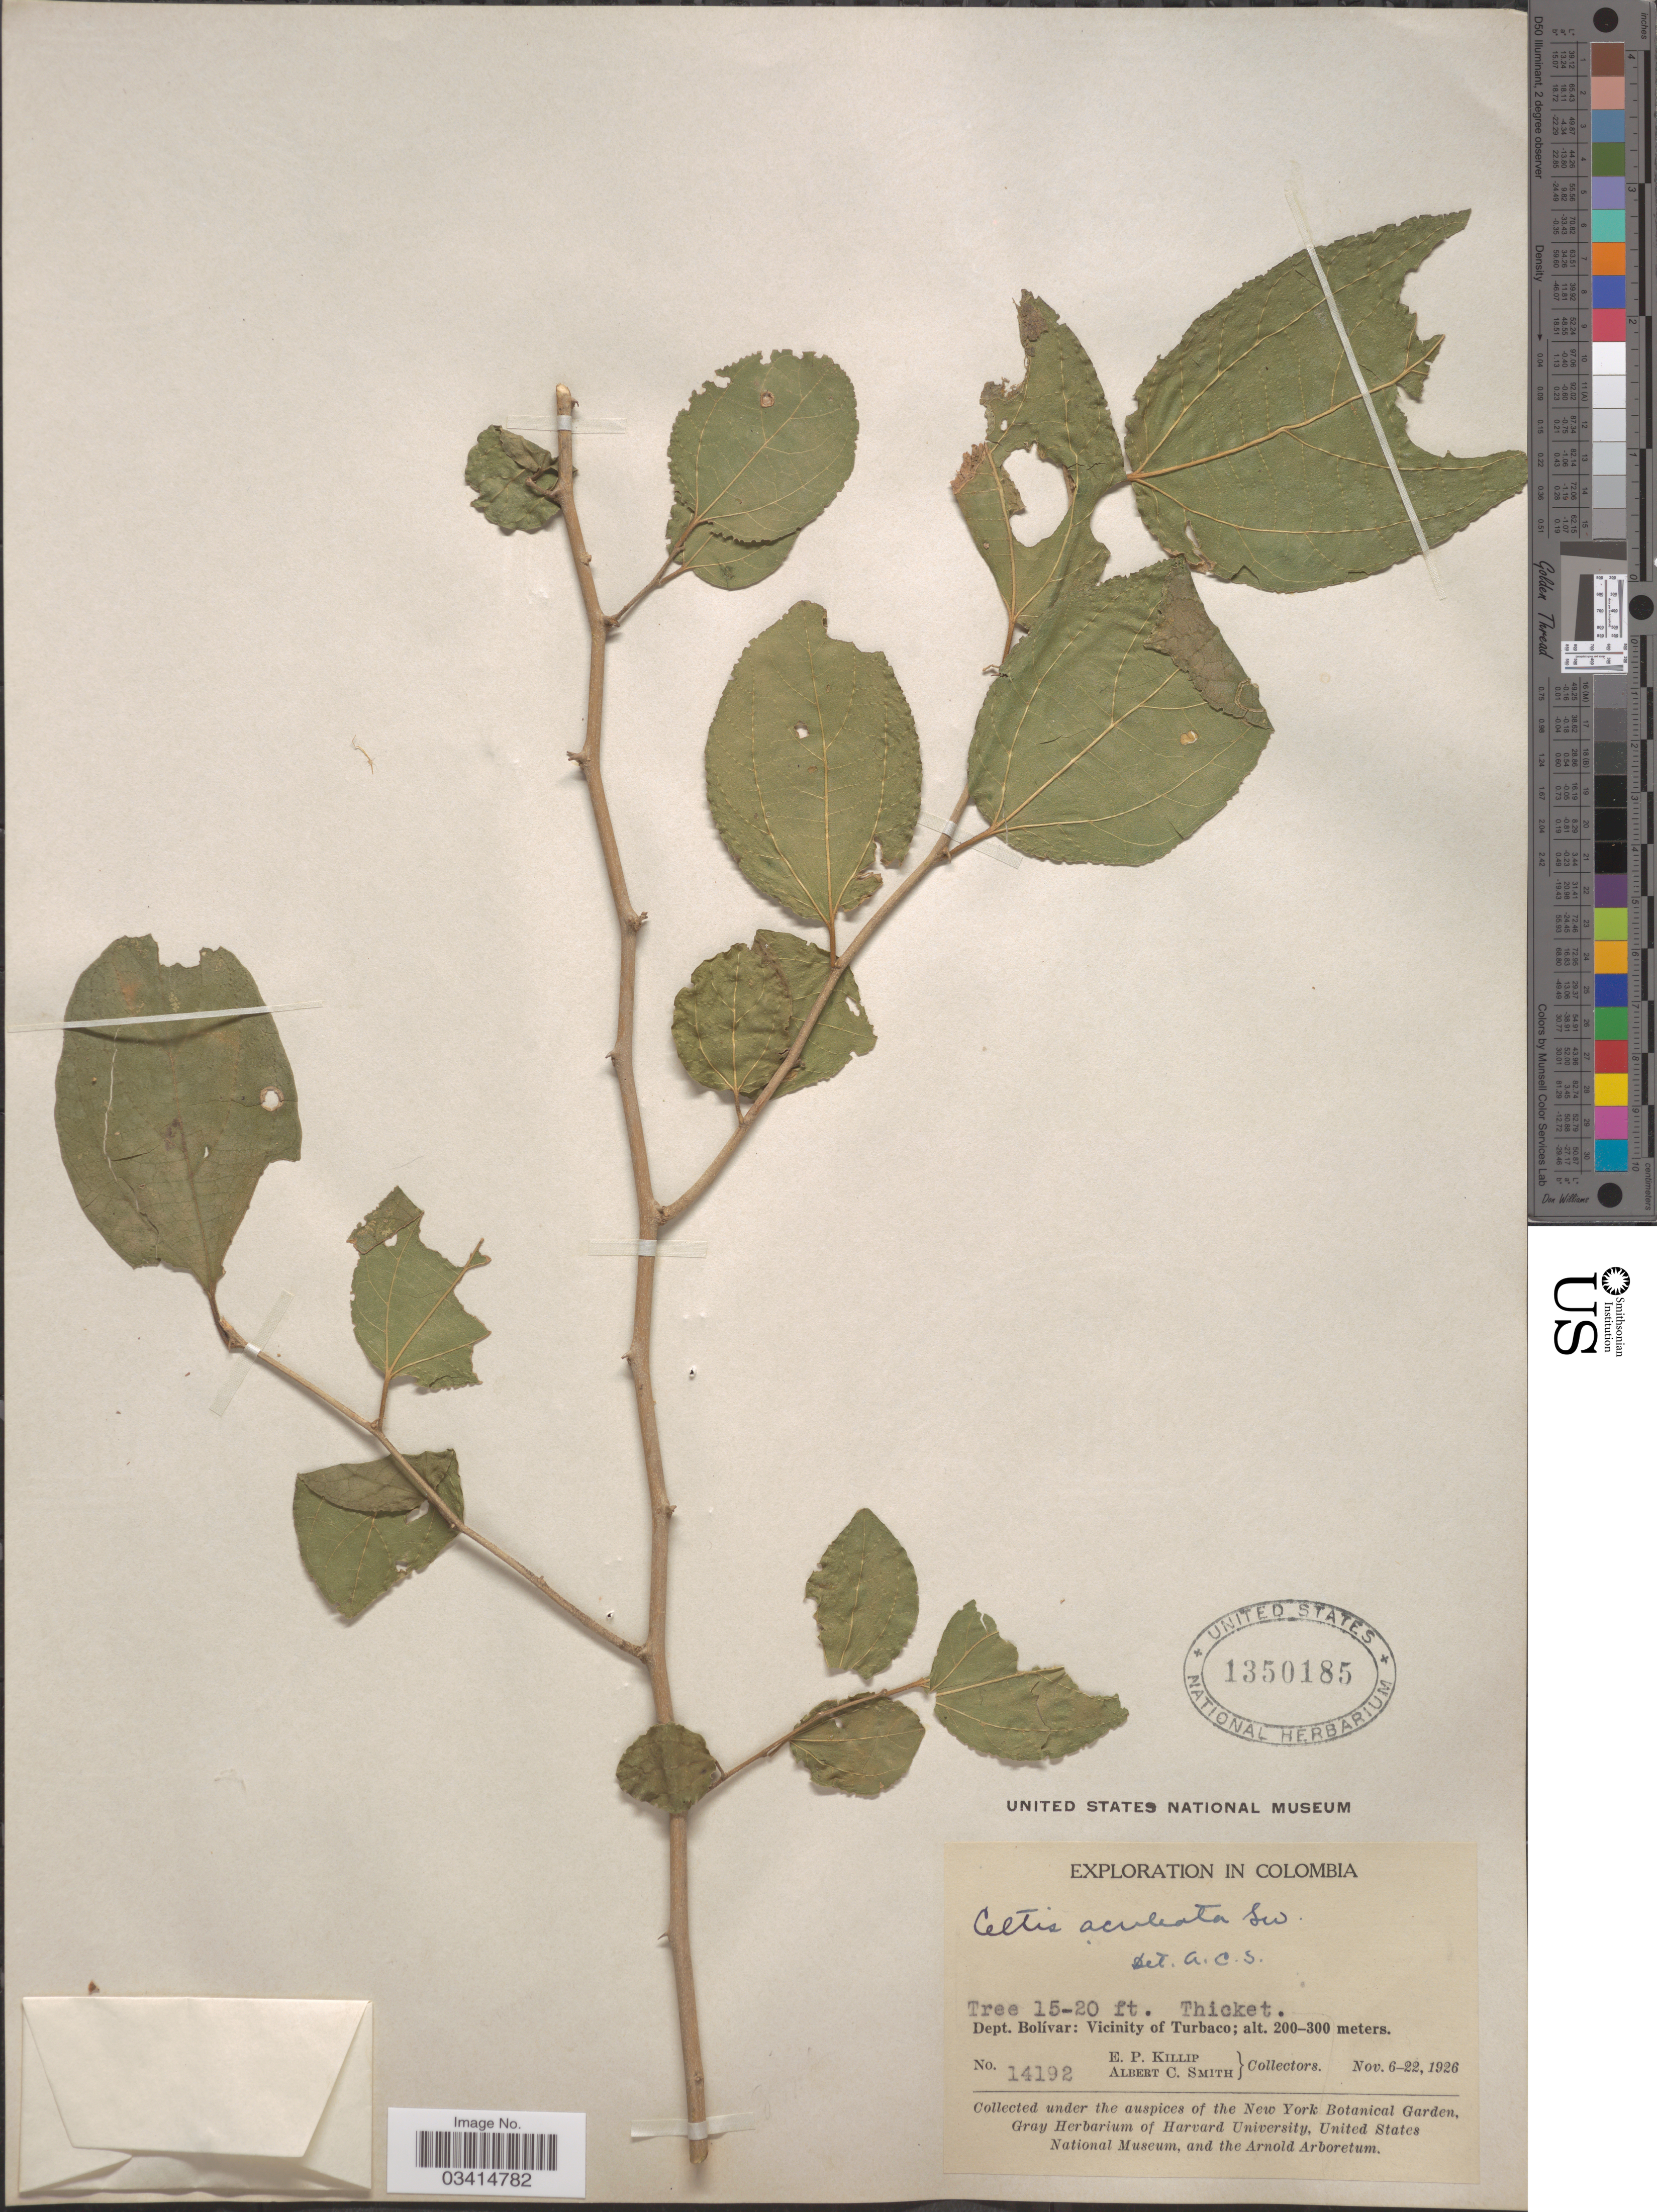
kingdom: Plantae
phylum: Tracheophyta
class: Magnoliopsida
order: Rosales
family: Cannabaceae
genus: Celtis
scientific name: Celtis iguanaea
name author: (Jacq.) Sarg.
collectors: E. P. Killip & A. C. Smith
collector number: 14192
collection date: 1926-11-06/1926-11-22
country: Colombia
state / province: Bolívar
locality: Dept. Bolívar: Vicinity of Turbaco.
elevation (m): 200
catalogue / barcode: US 1350185